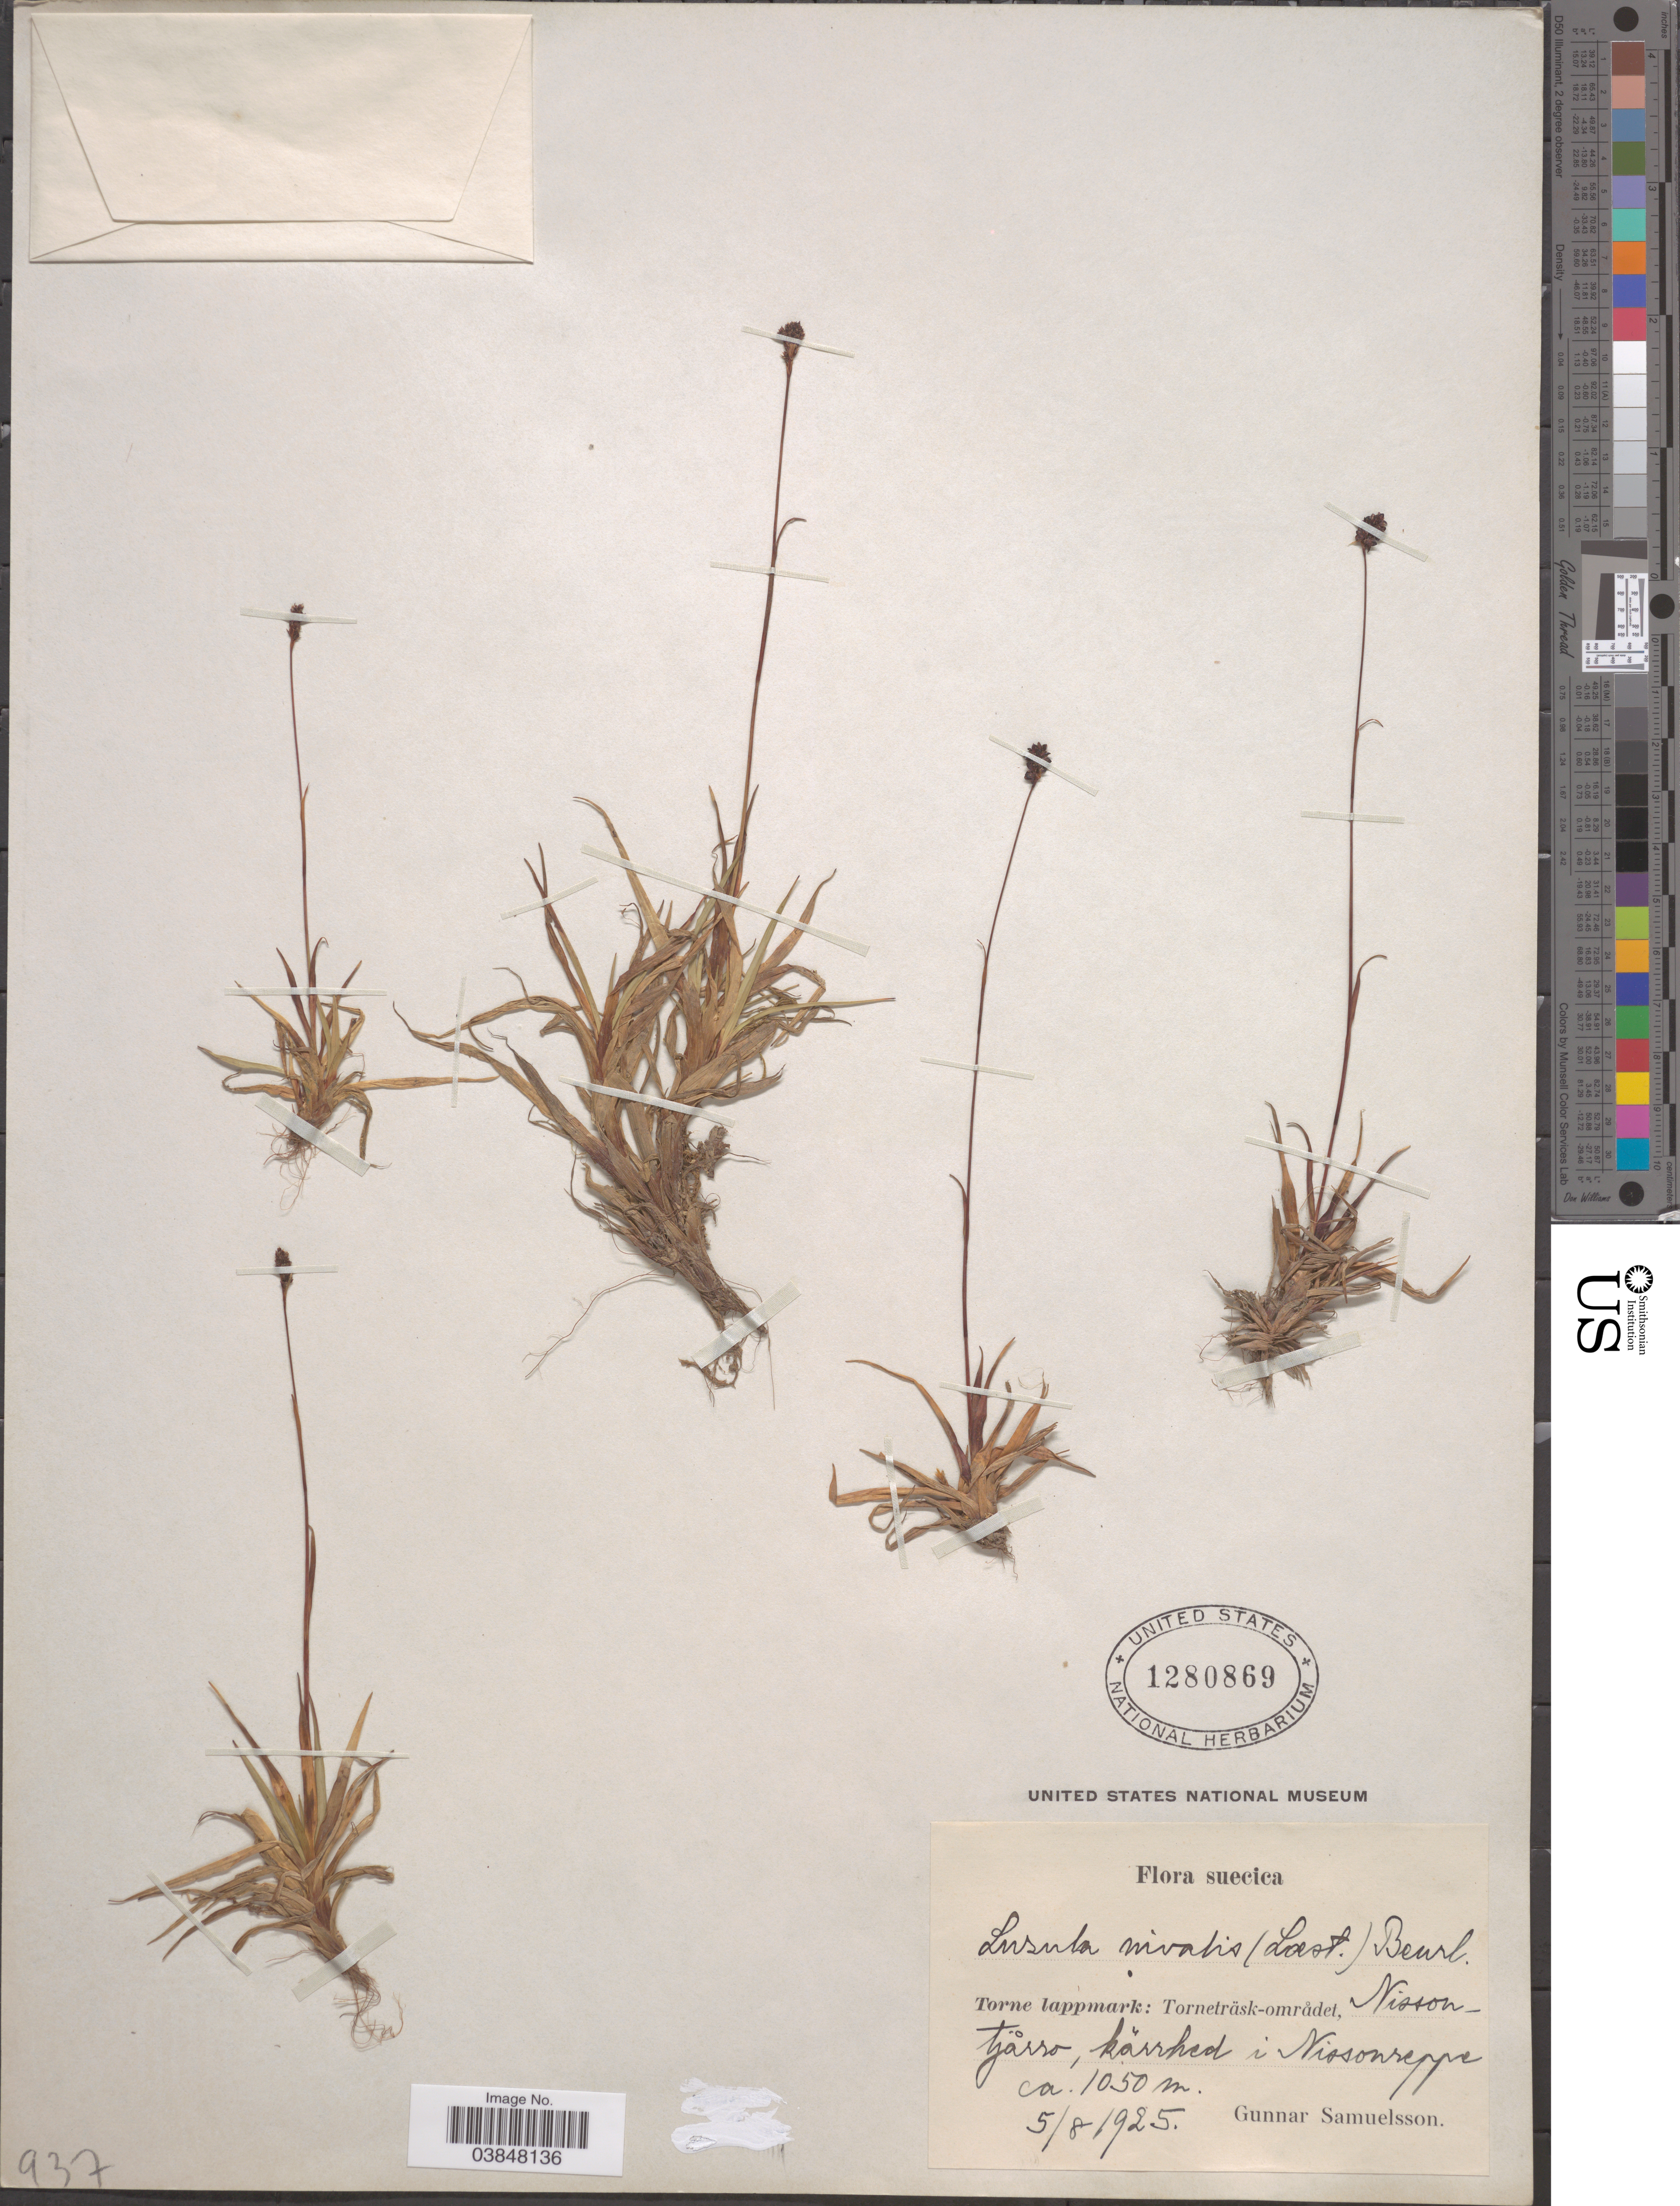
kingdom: Plantae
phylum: Tracheophyta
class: Liliopsida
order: Poales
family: Juncaceae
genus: Luzula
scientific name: Luzula nivalis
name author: (Laest.) Spreng.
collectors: G. Samuelsson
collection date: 1925-08-05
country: Sweden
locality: Suecica. Torne lappmark: Torneträsk-området, Nisson-tjårro, kärrhed i Nissonreppe.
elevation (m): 1050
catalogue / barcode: US 1280869